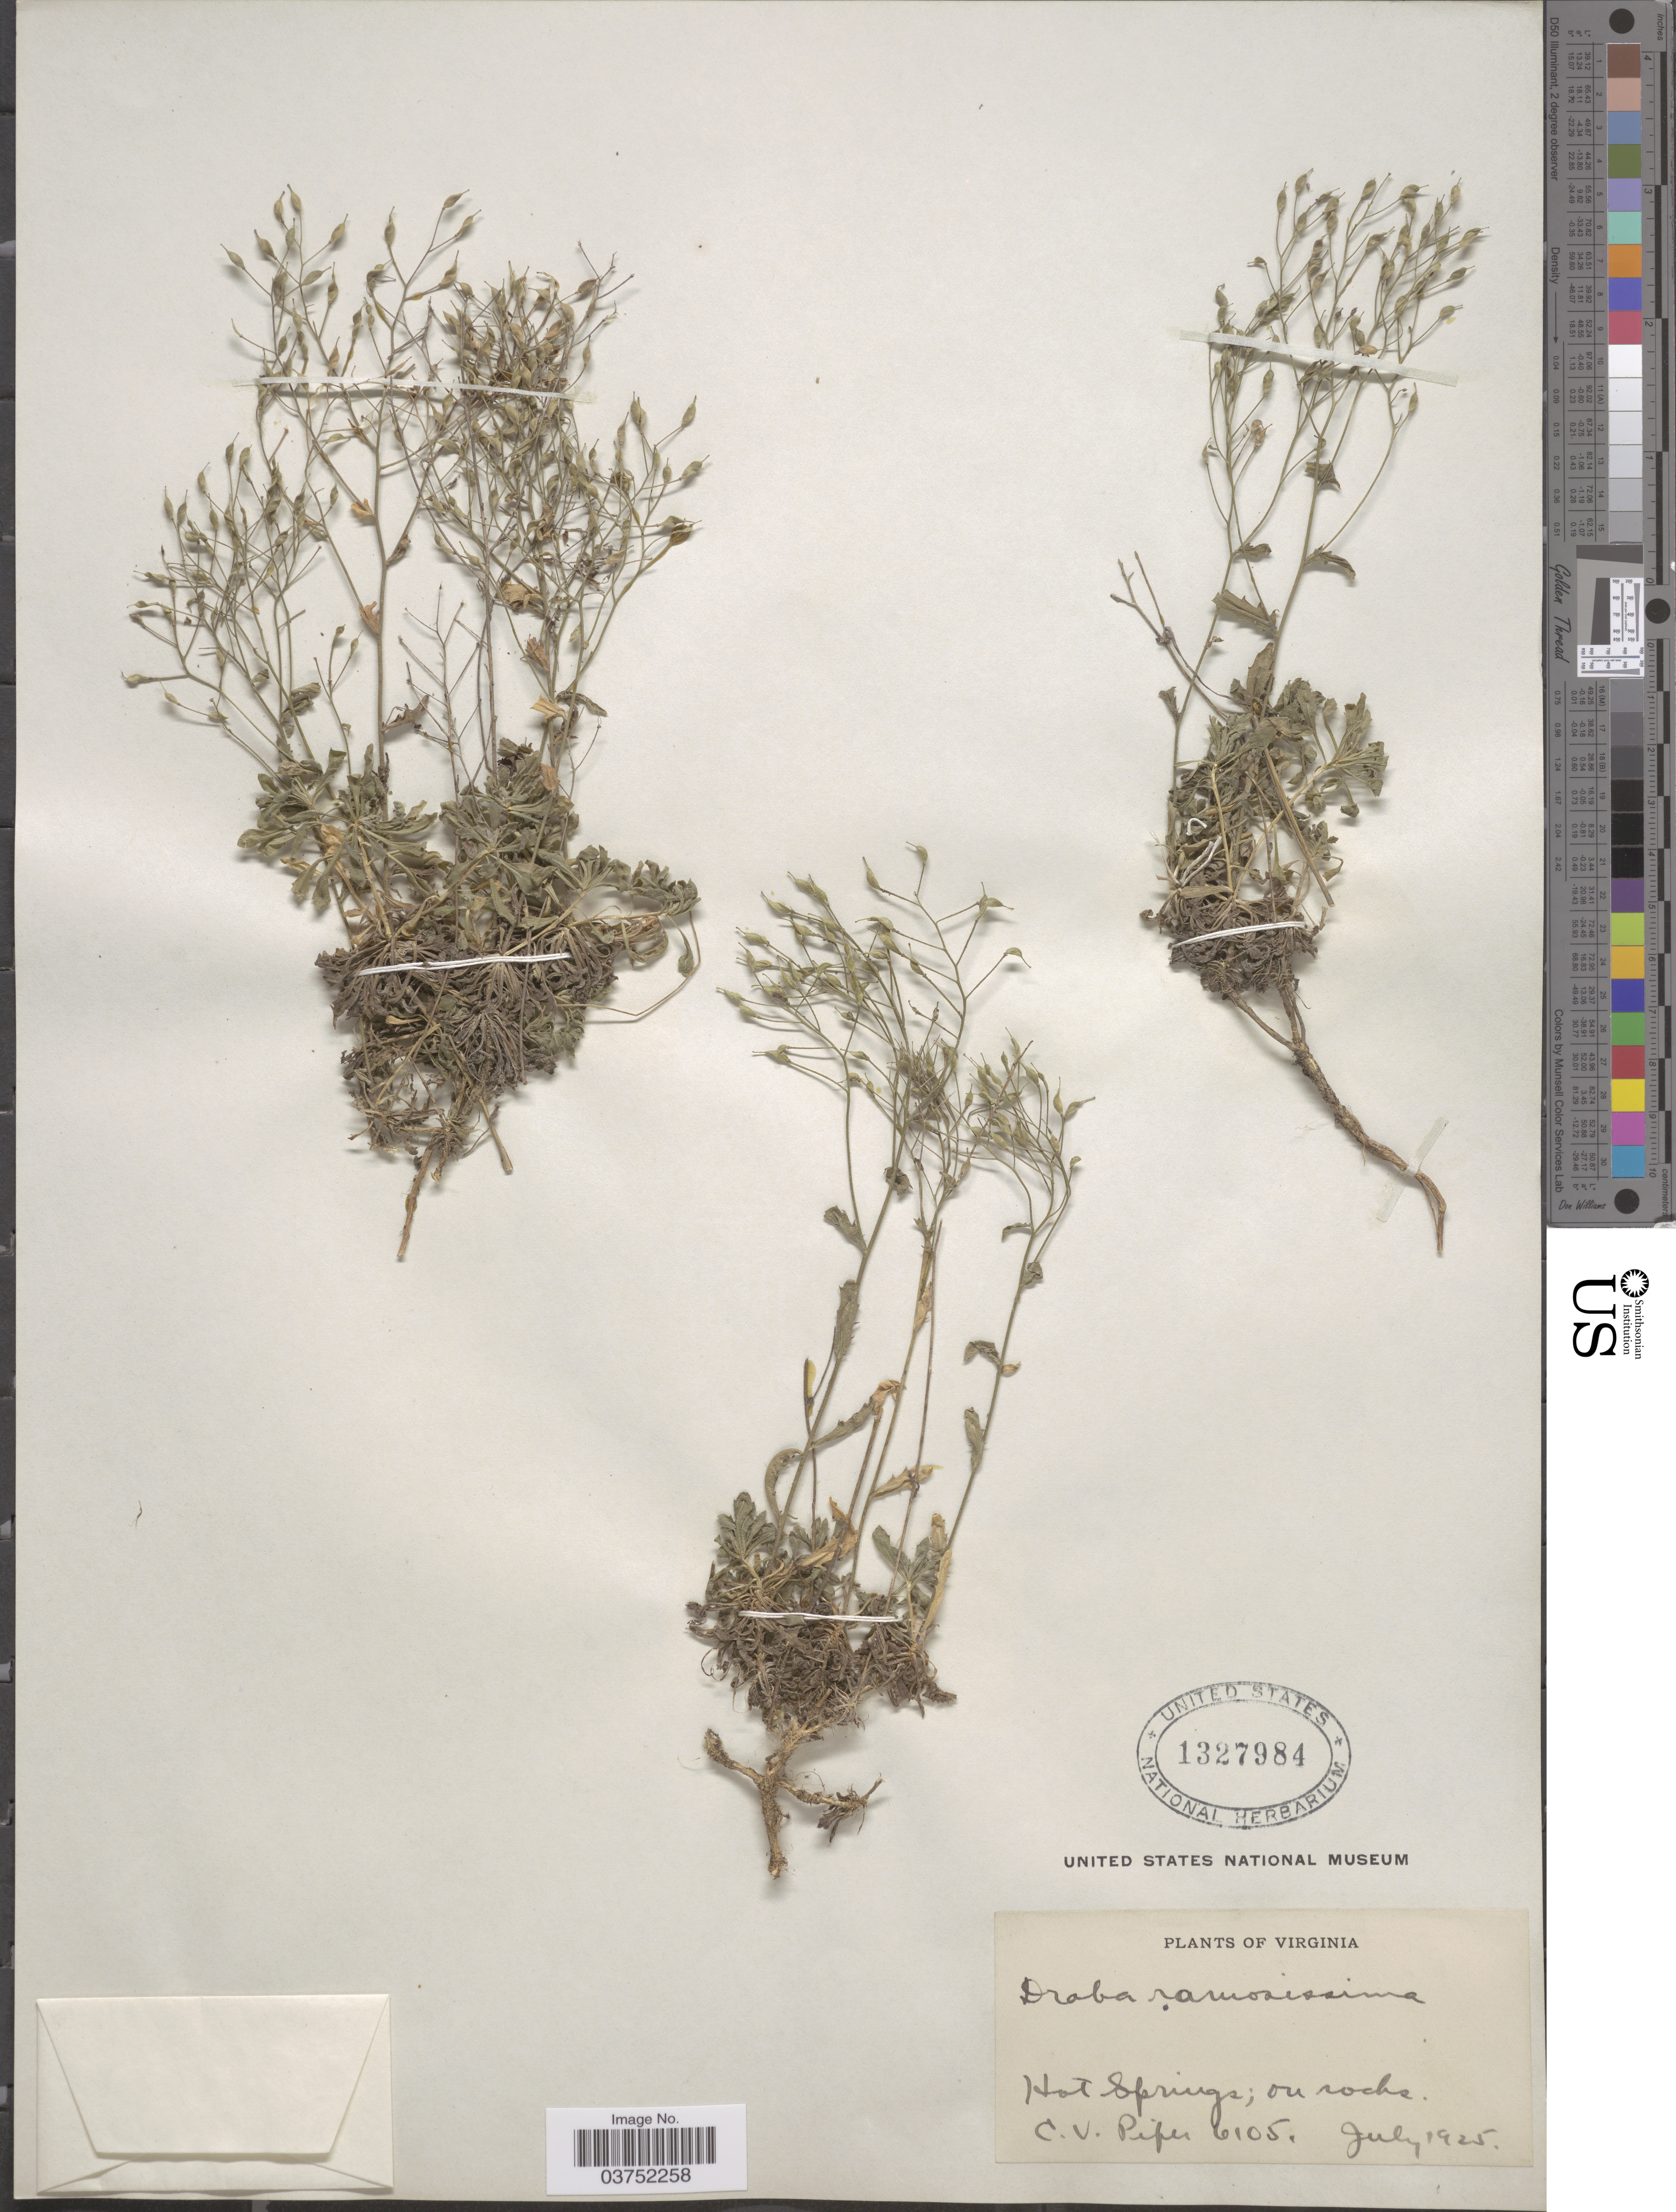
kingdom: Plantae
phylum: Tracheophyta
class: Magnoliopsida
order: Brassicales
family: Brassicaceae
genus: Draba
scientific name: Draba ramosissima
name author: Desv.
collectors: C. V. Piper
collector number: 6105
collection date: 1925-07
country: United States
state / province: Virginia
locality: Hot Springs; on rocks.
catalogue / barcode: US 1327984